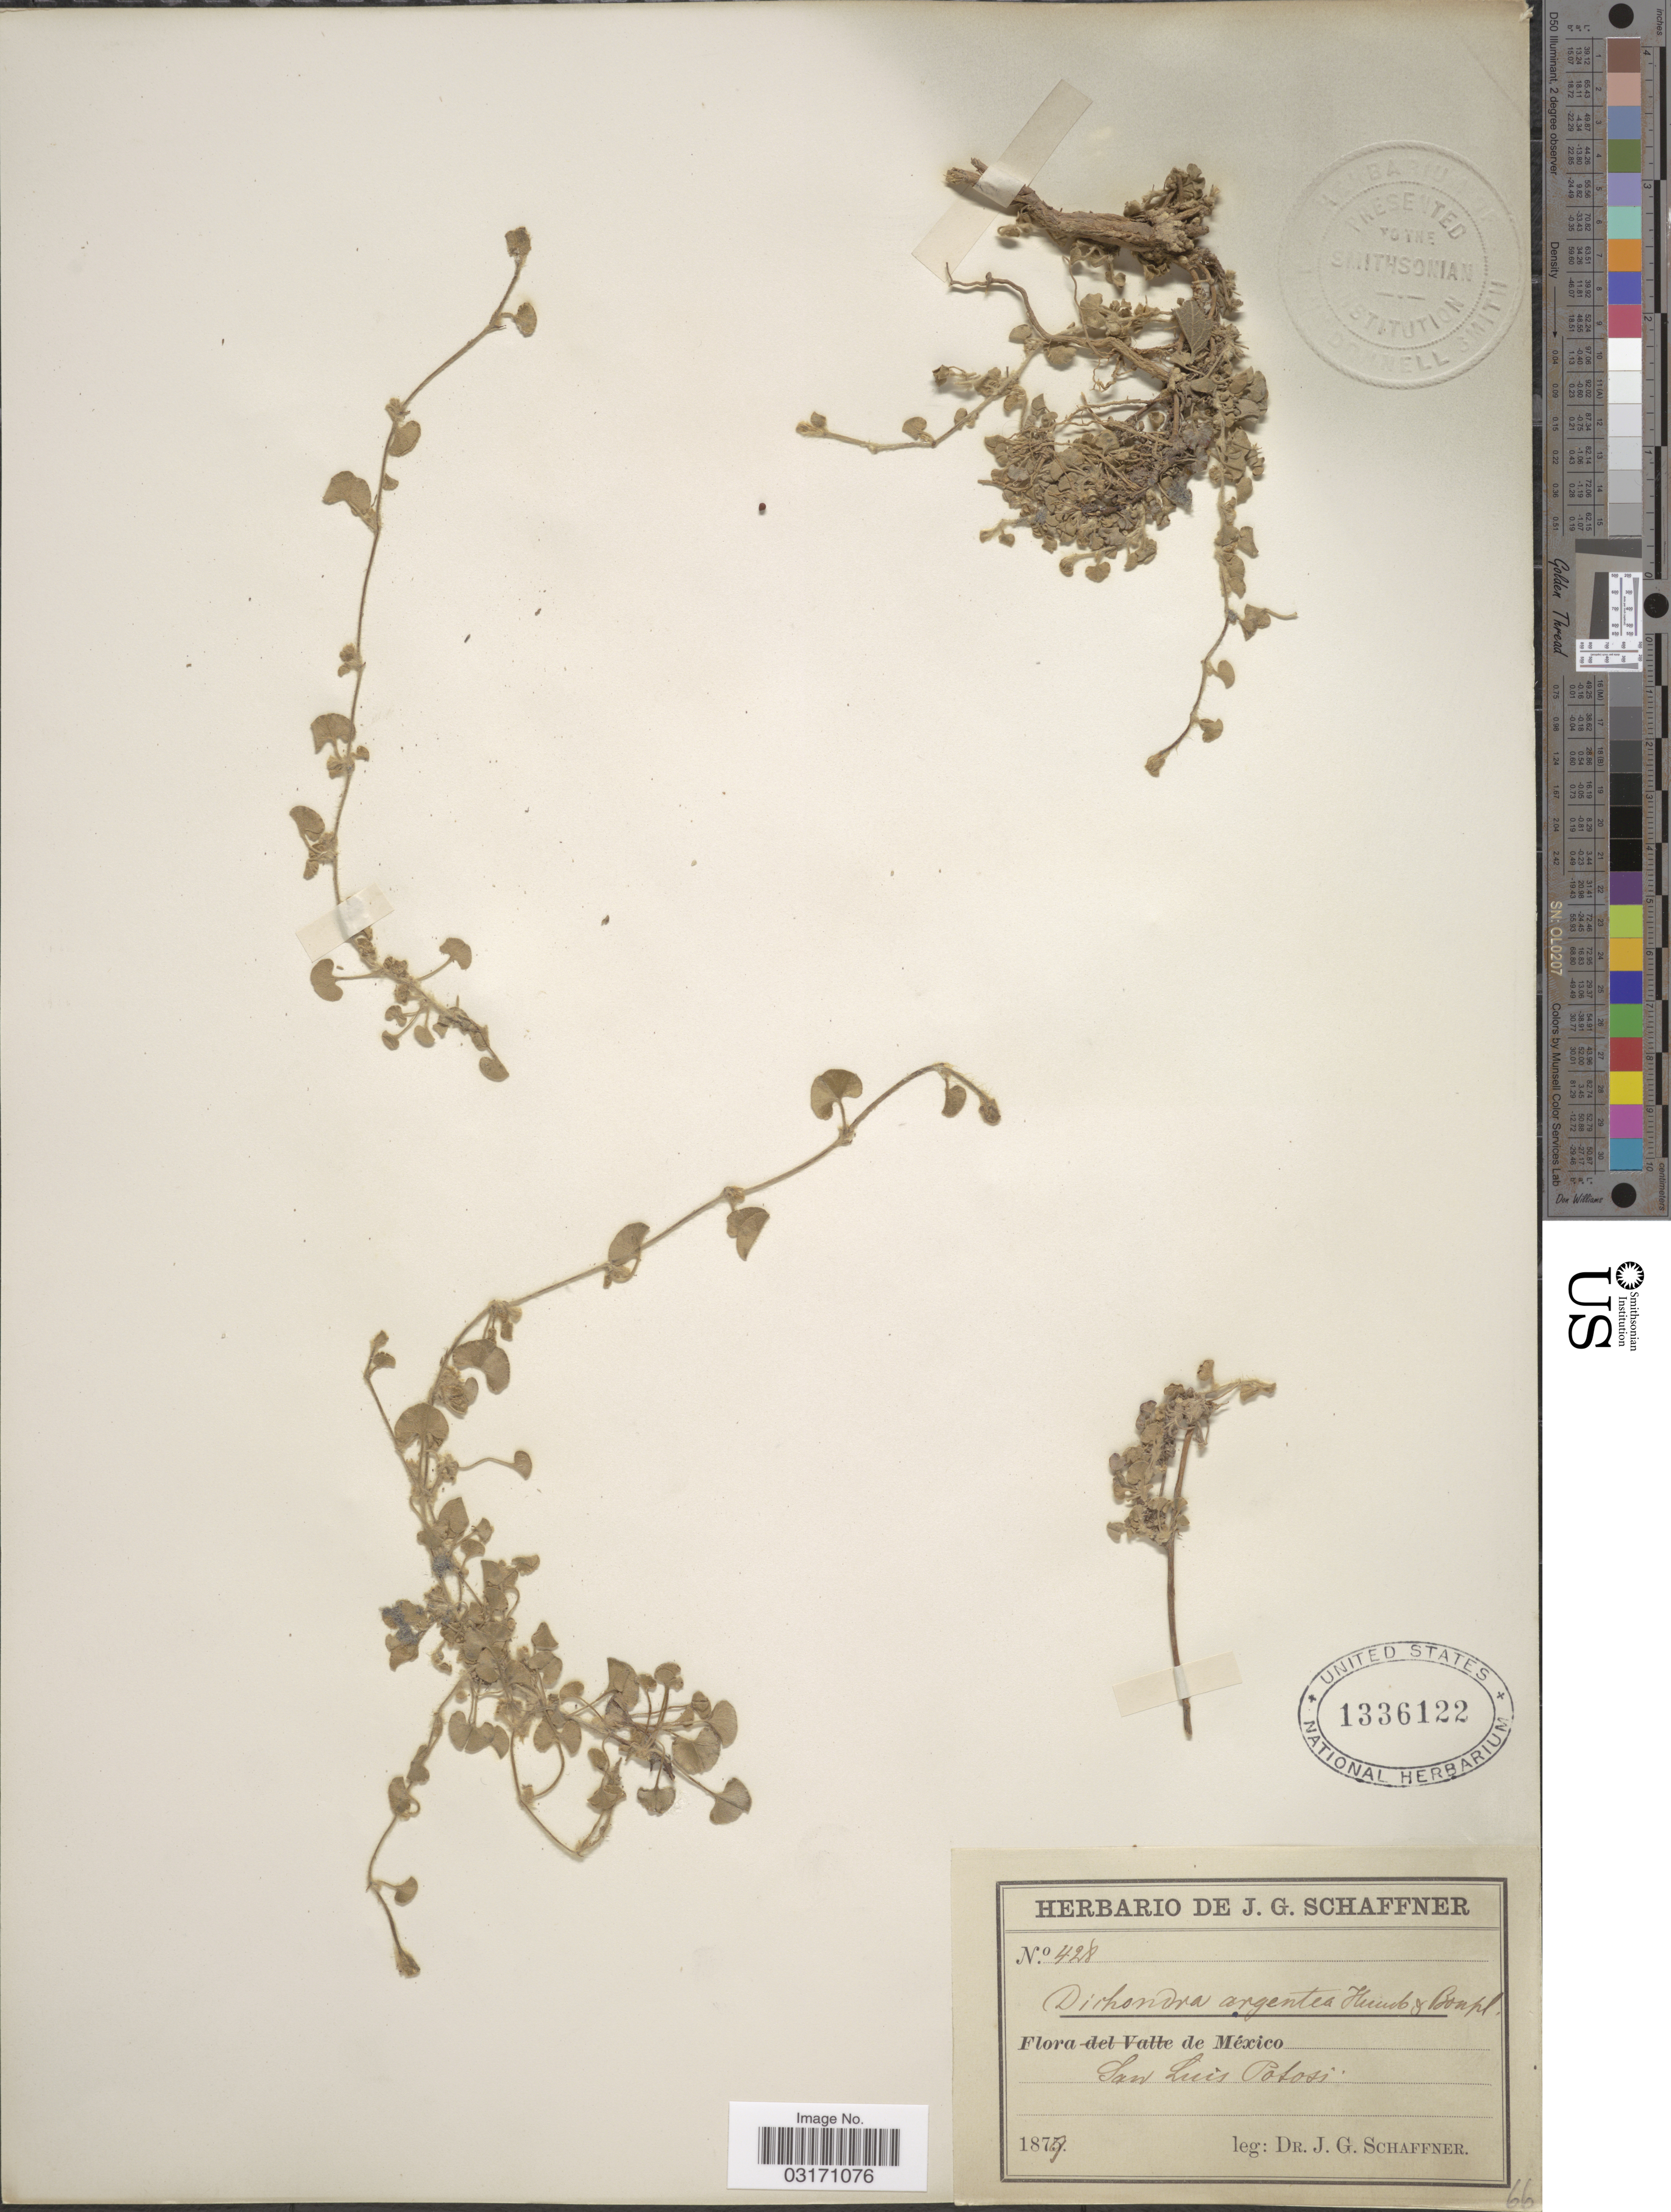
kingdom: Plantae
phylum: Tracheophyta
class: Magnoliopsida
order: Solanales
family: Convolvulaceae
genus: Dichondra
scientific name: Dichondra argentea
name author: Humb. & Bonpl. ex Willd.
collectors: J. G. Schaffner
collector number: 428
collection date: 1879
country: Mexico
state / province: San Luis Potosí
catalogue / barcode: US 1336122